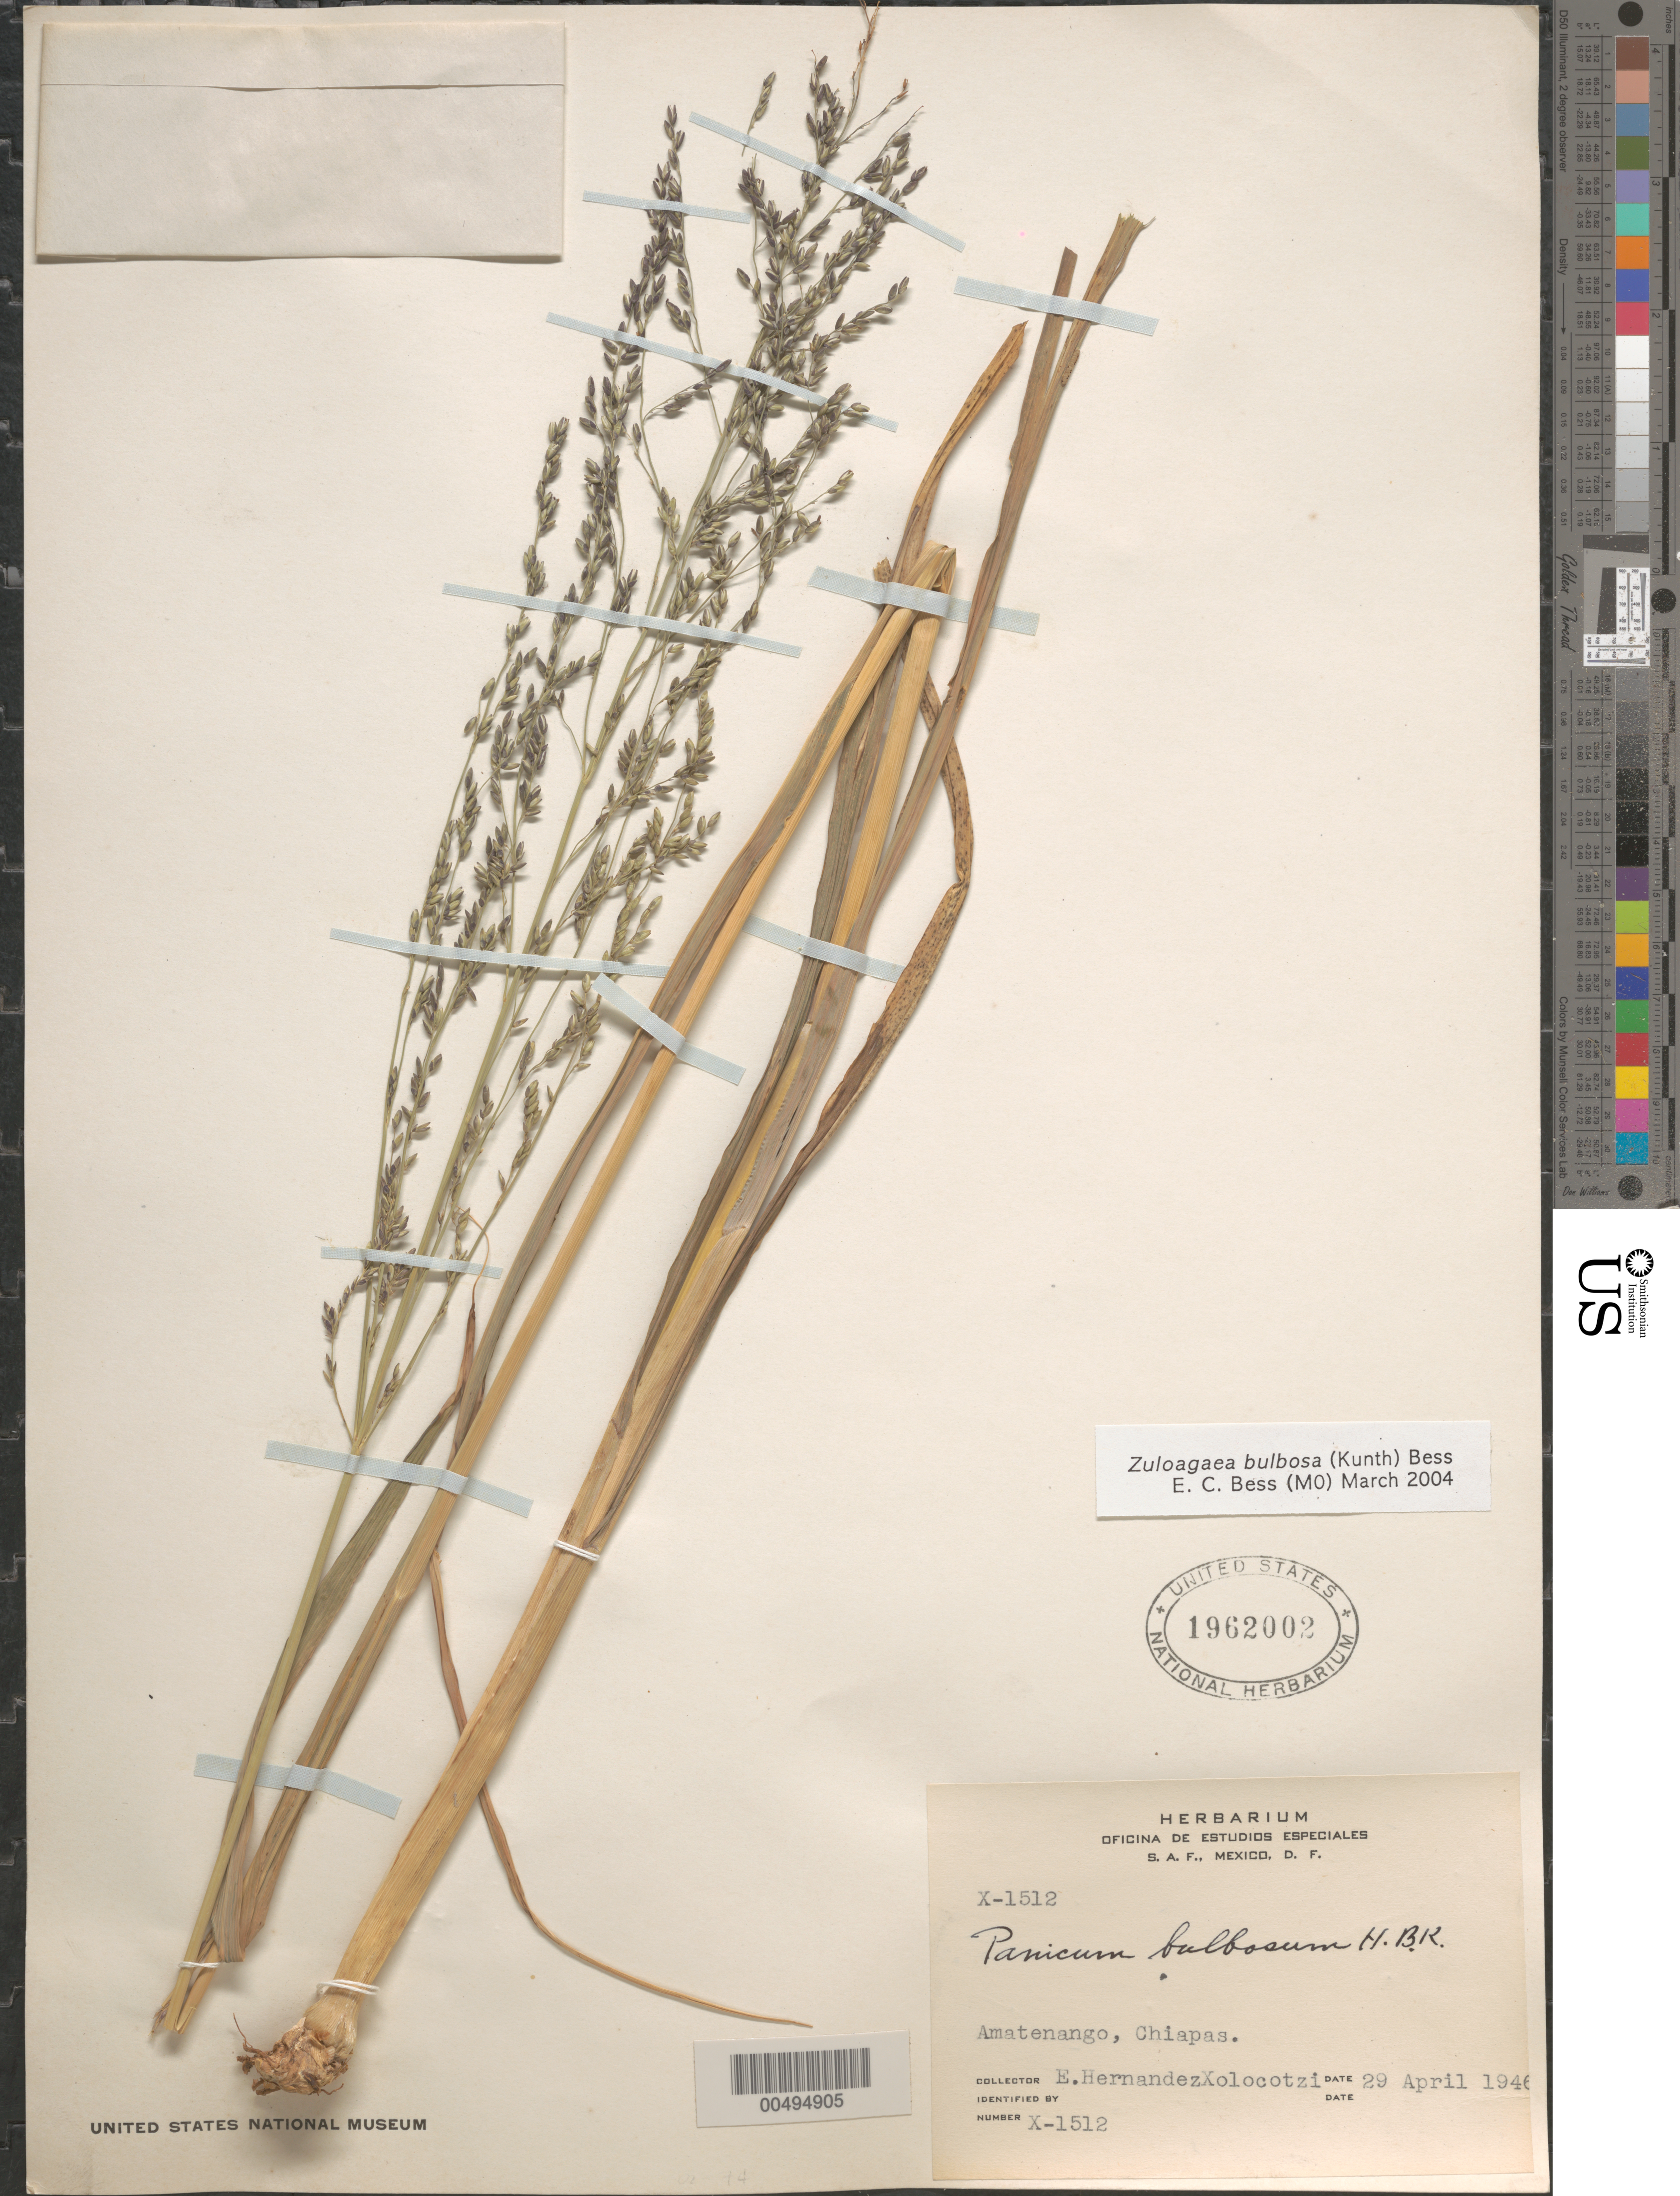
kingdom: Plantae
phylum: Tracheophyta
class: Liliopsida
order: Poales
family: Poaceae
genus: Panicum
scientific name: Panicum bulbosum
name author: Kunth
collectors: E. I. Hernández-X.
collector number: X-1512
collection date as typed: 29 Apr 1946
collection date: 1946-04-29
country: Mexico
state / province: Chiapas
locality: Amatenango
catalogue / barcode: US 1962002